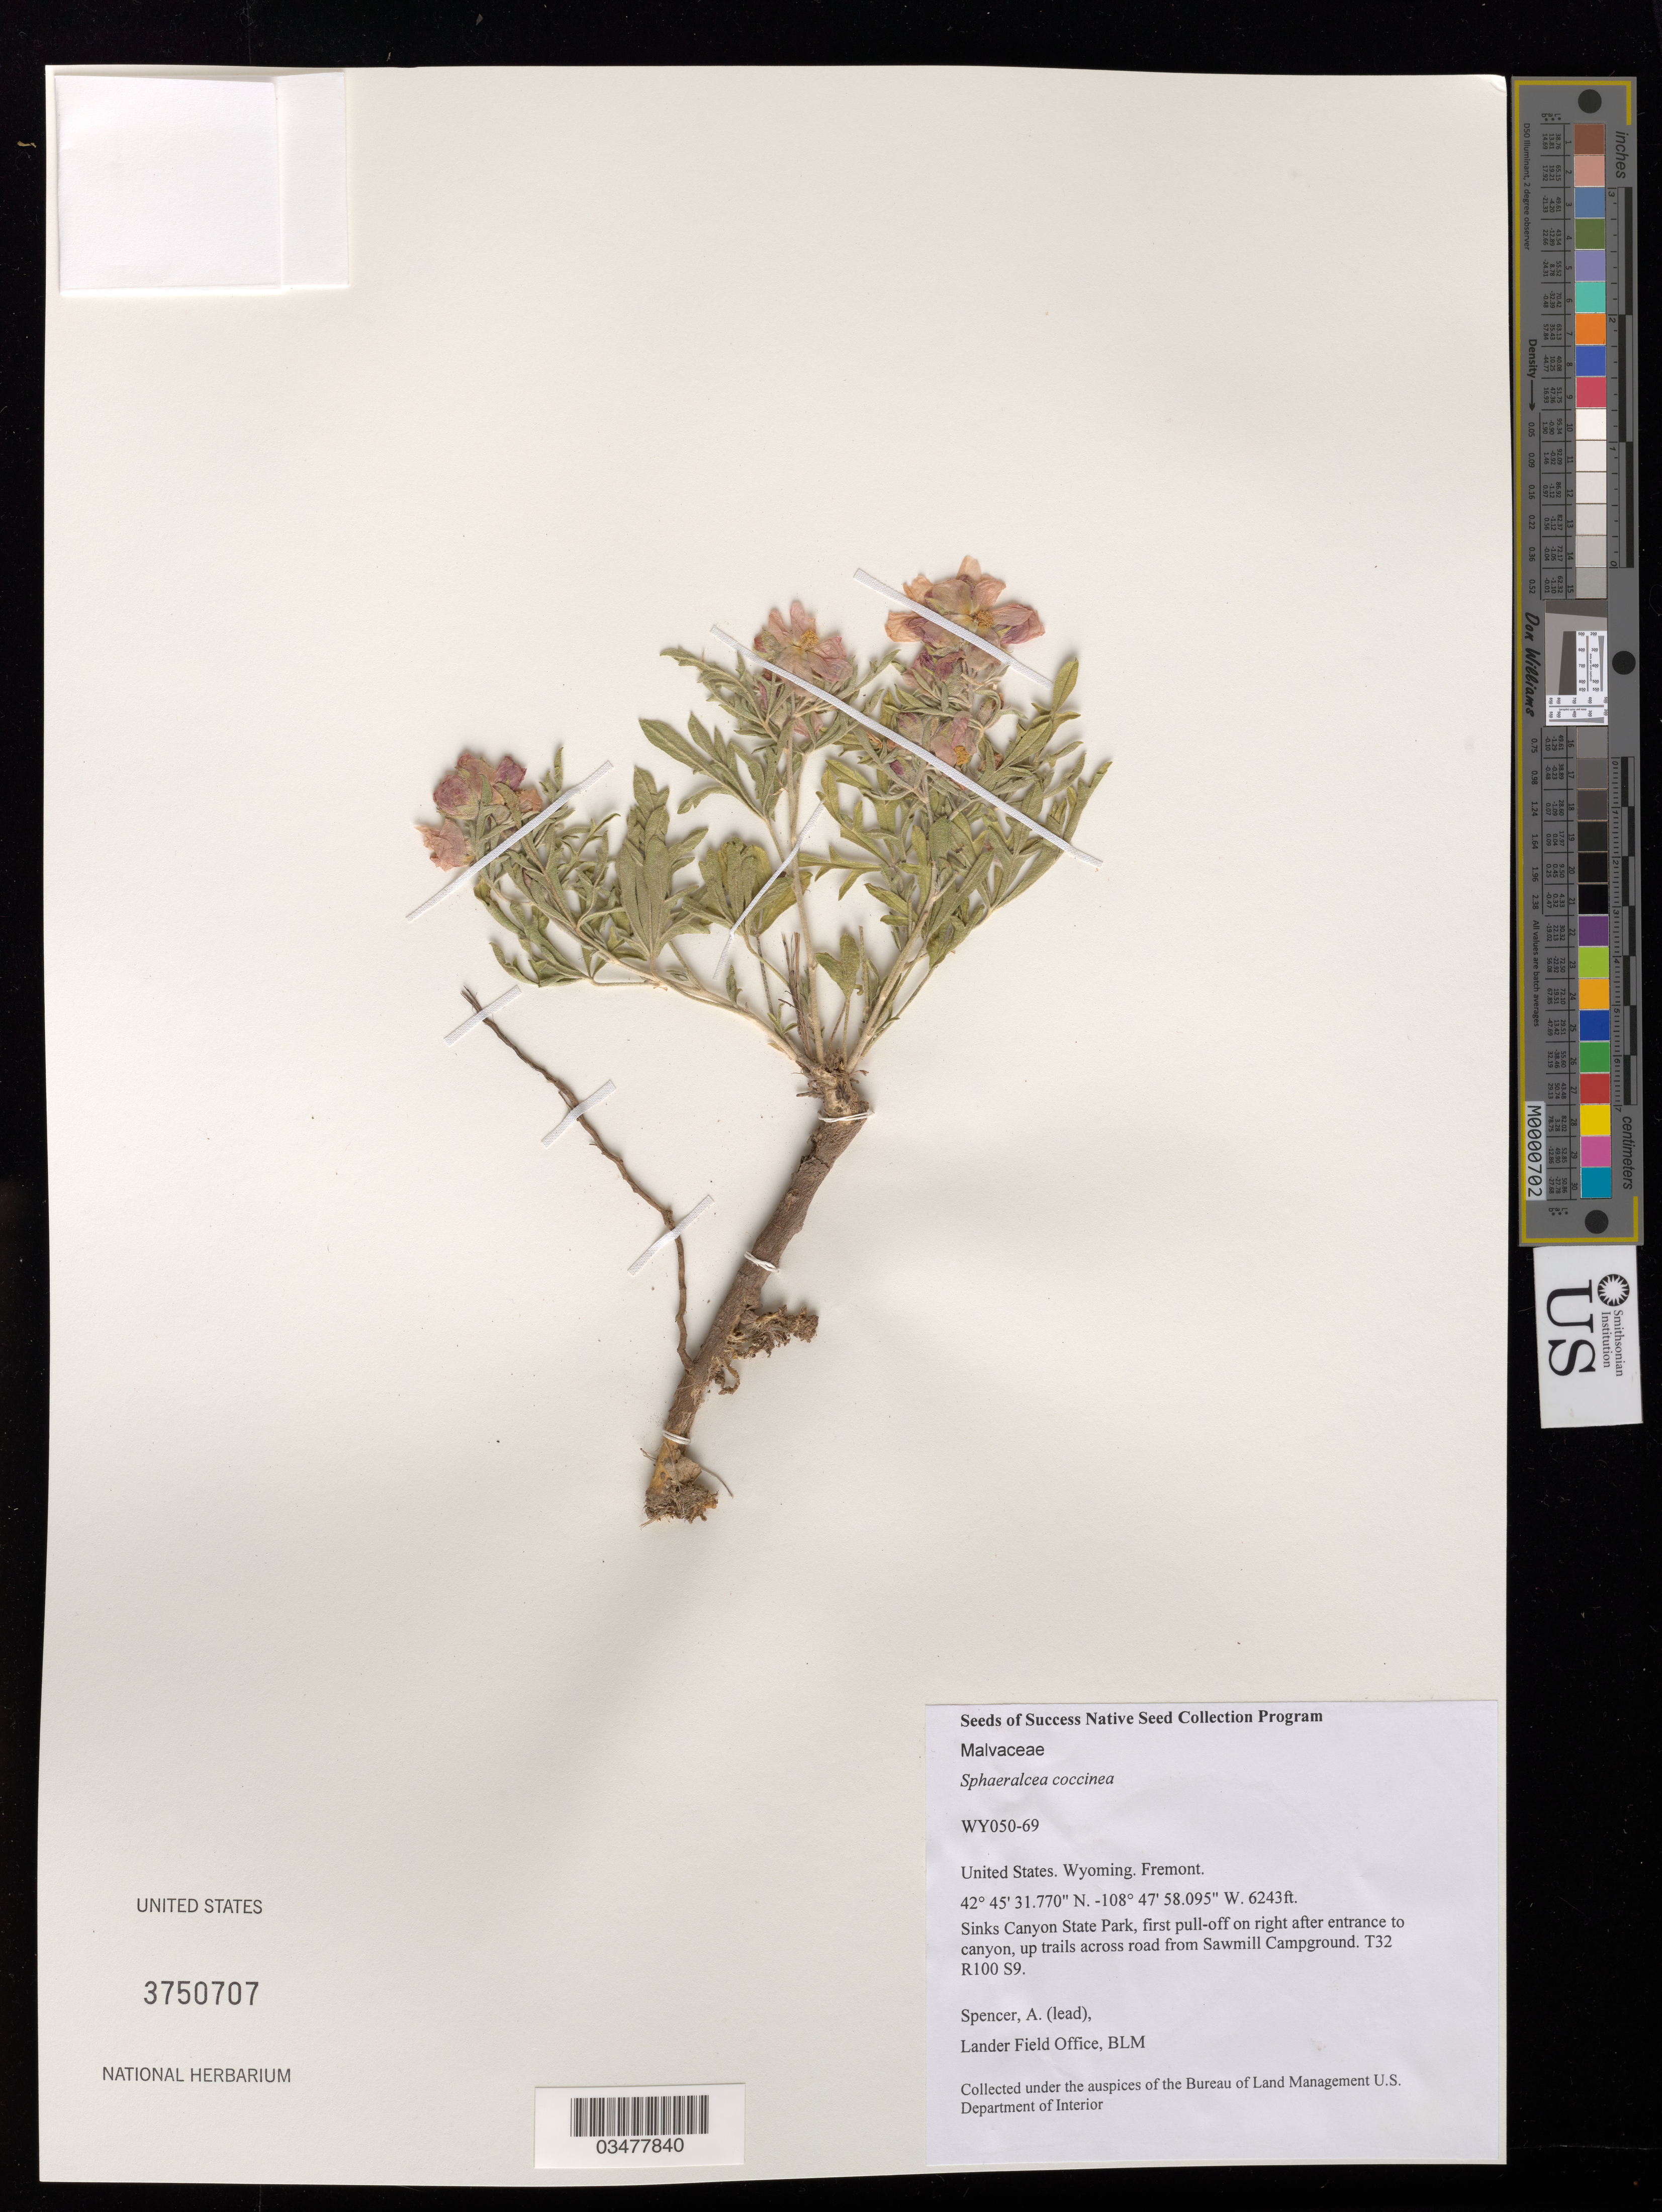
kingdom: Plantae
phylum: Tracheophyta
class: Magnoliopsida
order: Malvales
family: Malvaceae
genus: Sphaeralcea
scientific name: Sphaeralcea coccinea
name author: (Nutt.) Rydb.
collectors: A. Spencer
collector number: WY050-69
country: United States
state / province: Wyoming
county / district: Fremont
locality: Sinks Canyon State Park, across from Sawmill Campground. T32 R100 S9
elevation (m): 1903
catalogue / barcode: US 3750707